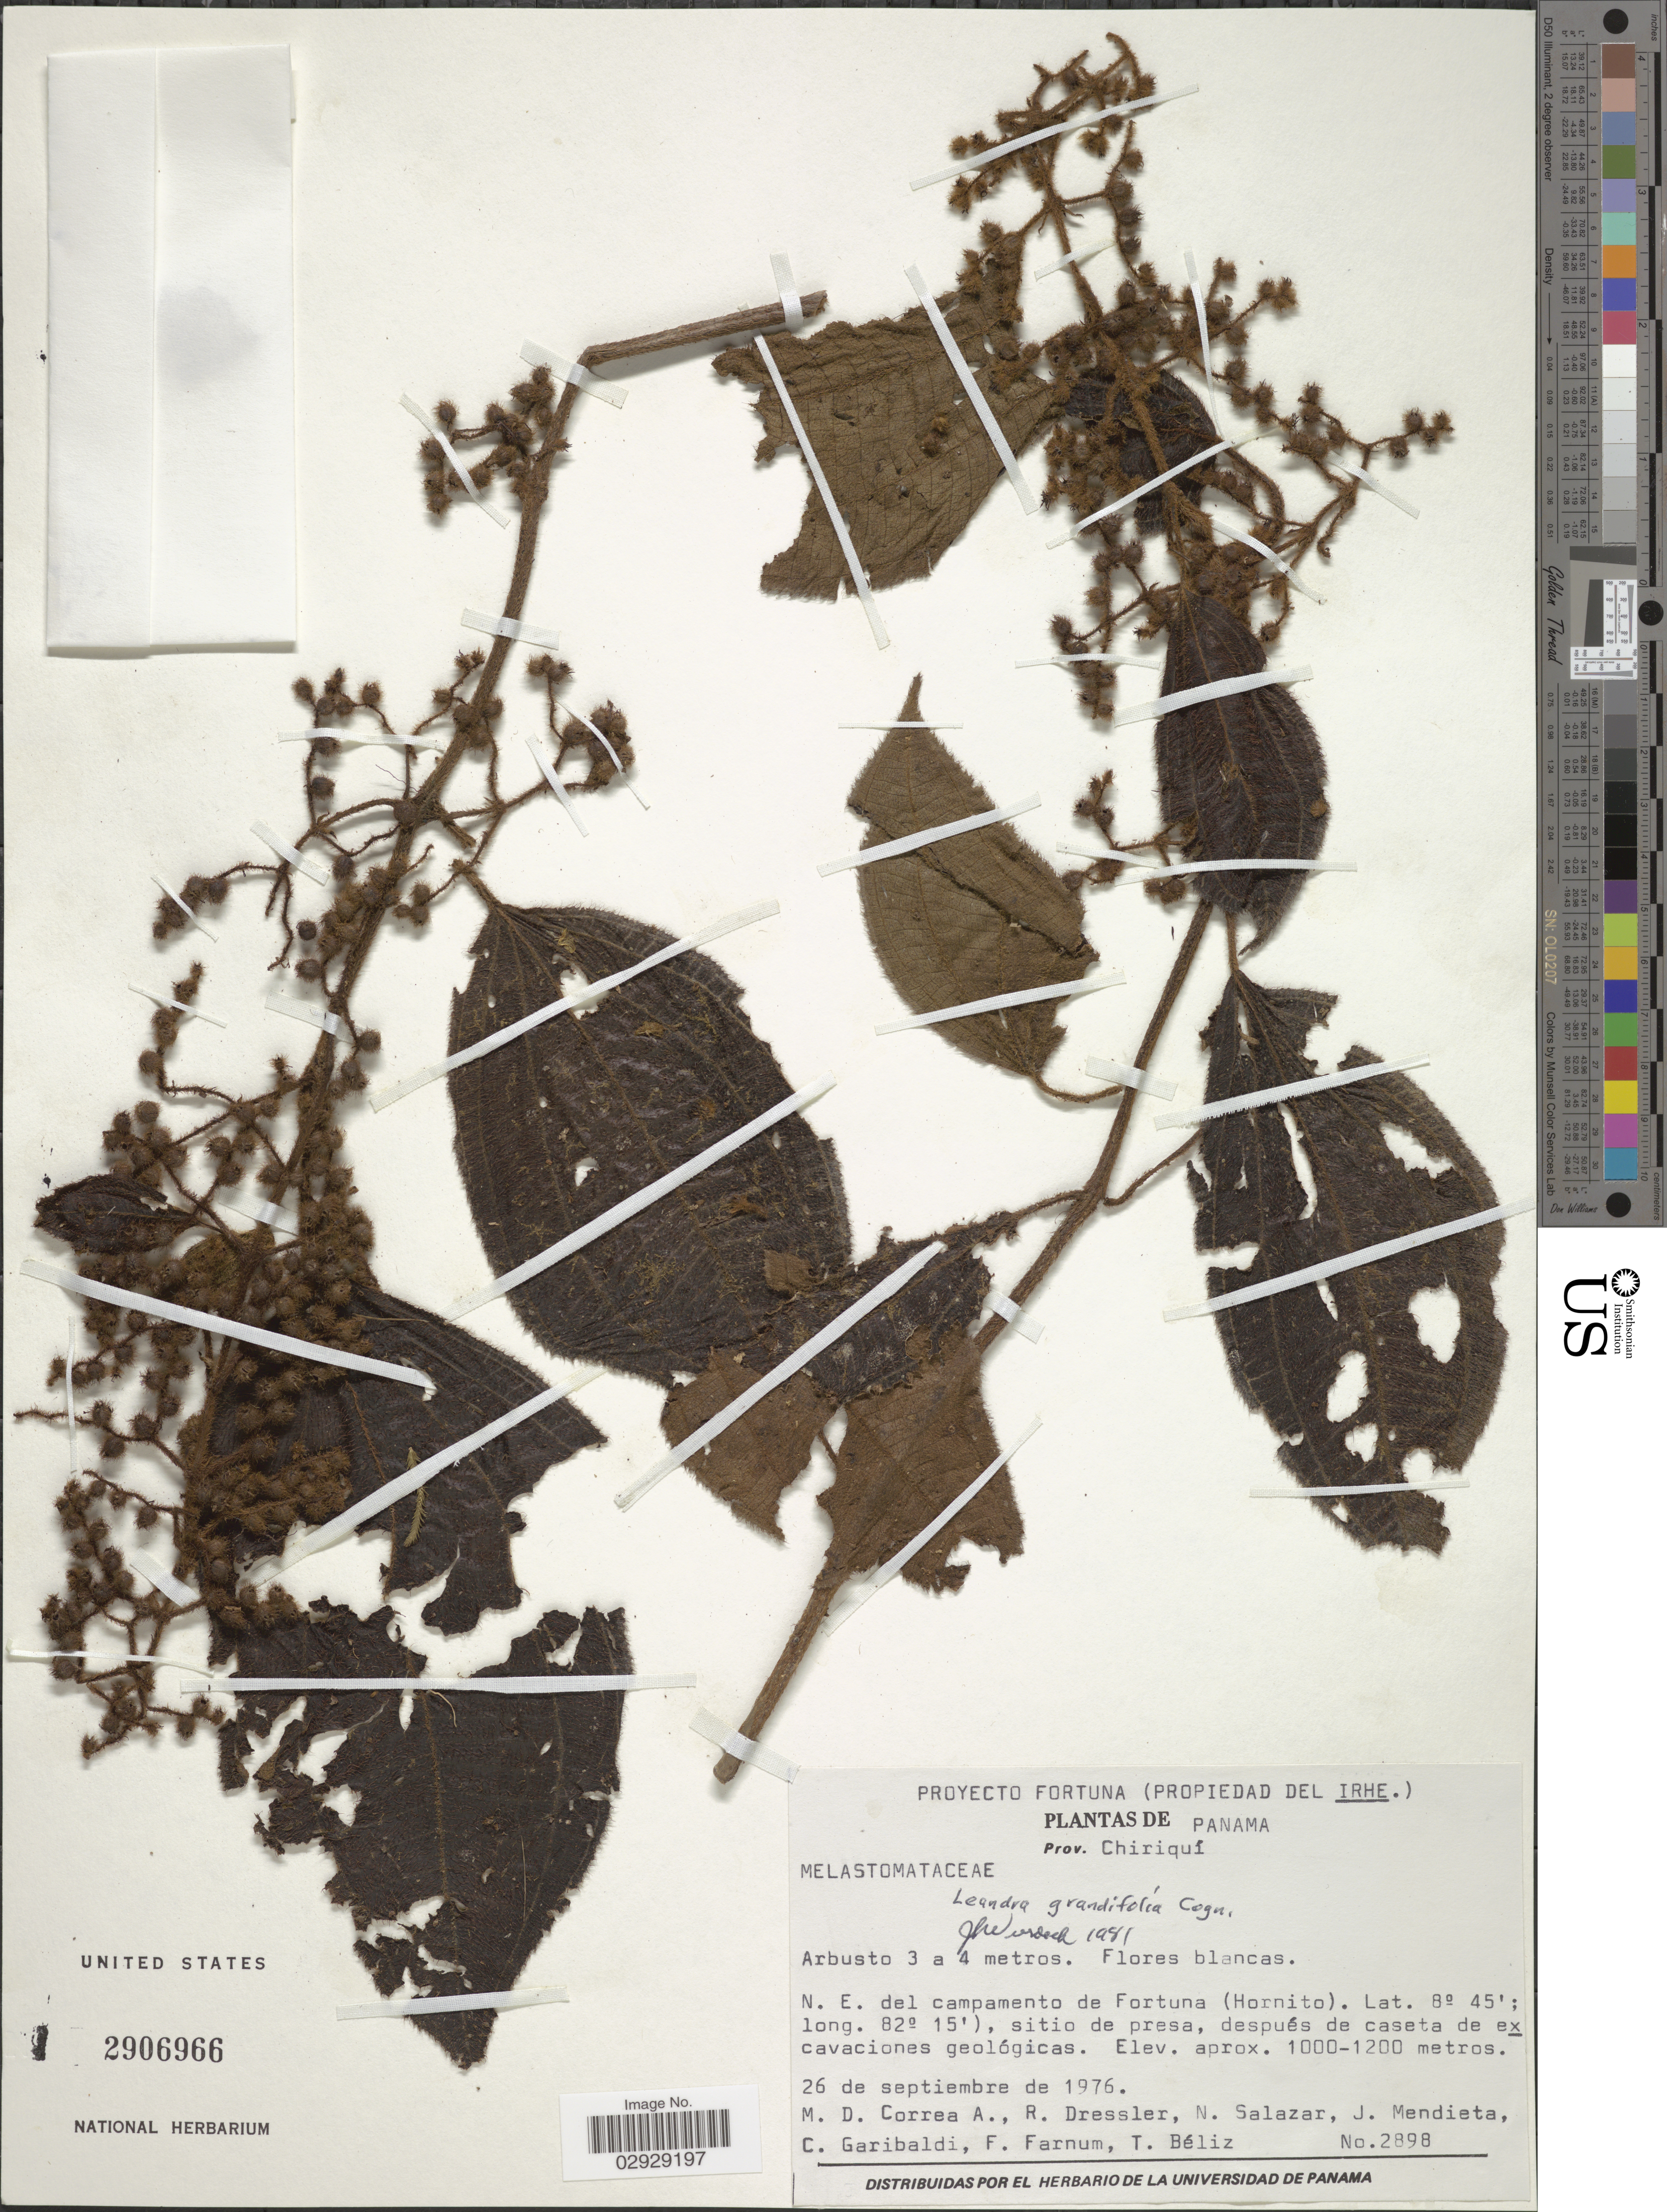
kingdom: Plantae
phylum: Tracheophyta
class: Magnoliopsida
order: Myrtales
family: Melastomataceae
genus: Leandra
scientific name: Leandra grandifolia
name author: Cogn.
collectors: M. D. Corrêa-A., R. Dressler, N. Salazar & J. Mendieta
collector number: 2898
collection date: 1976-09-26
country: Panama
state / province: Chiriqui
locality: N. E. del campamento de Fortuna (Hornito).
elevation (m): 1000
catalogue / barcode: US 2906966